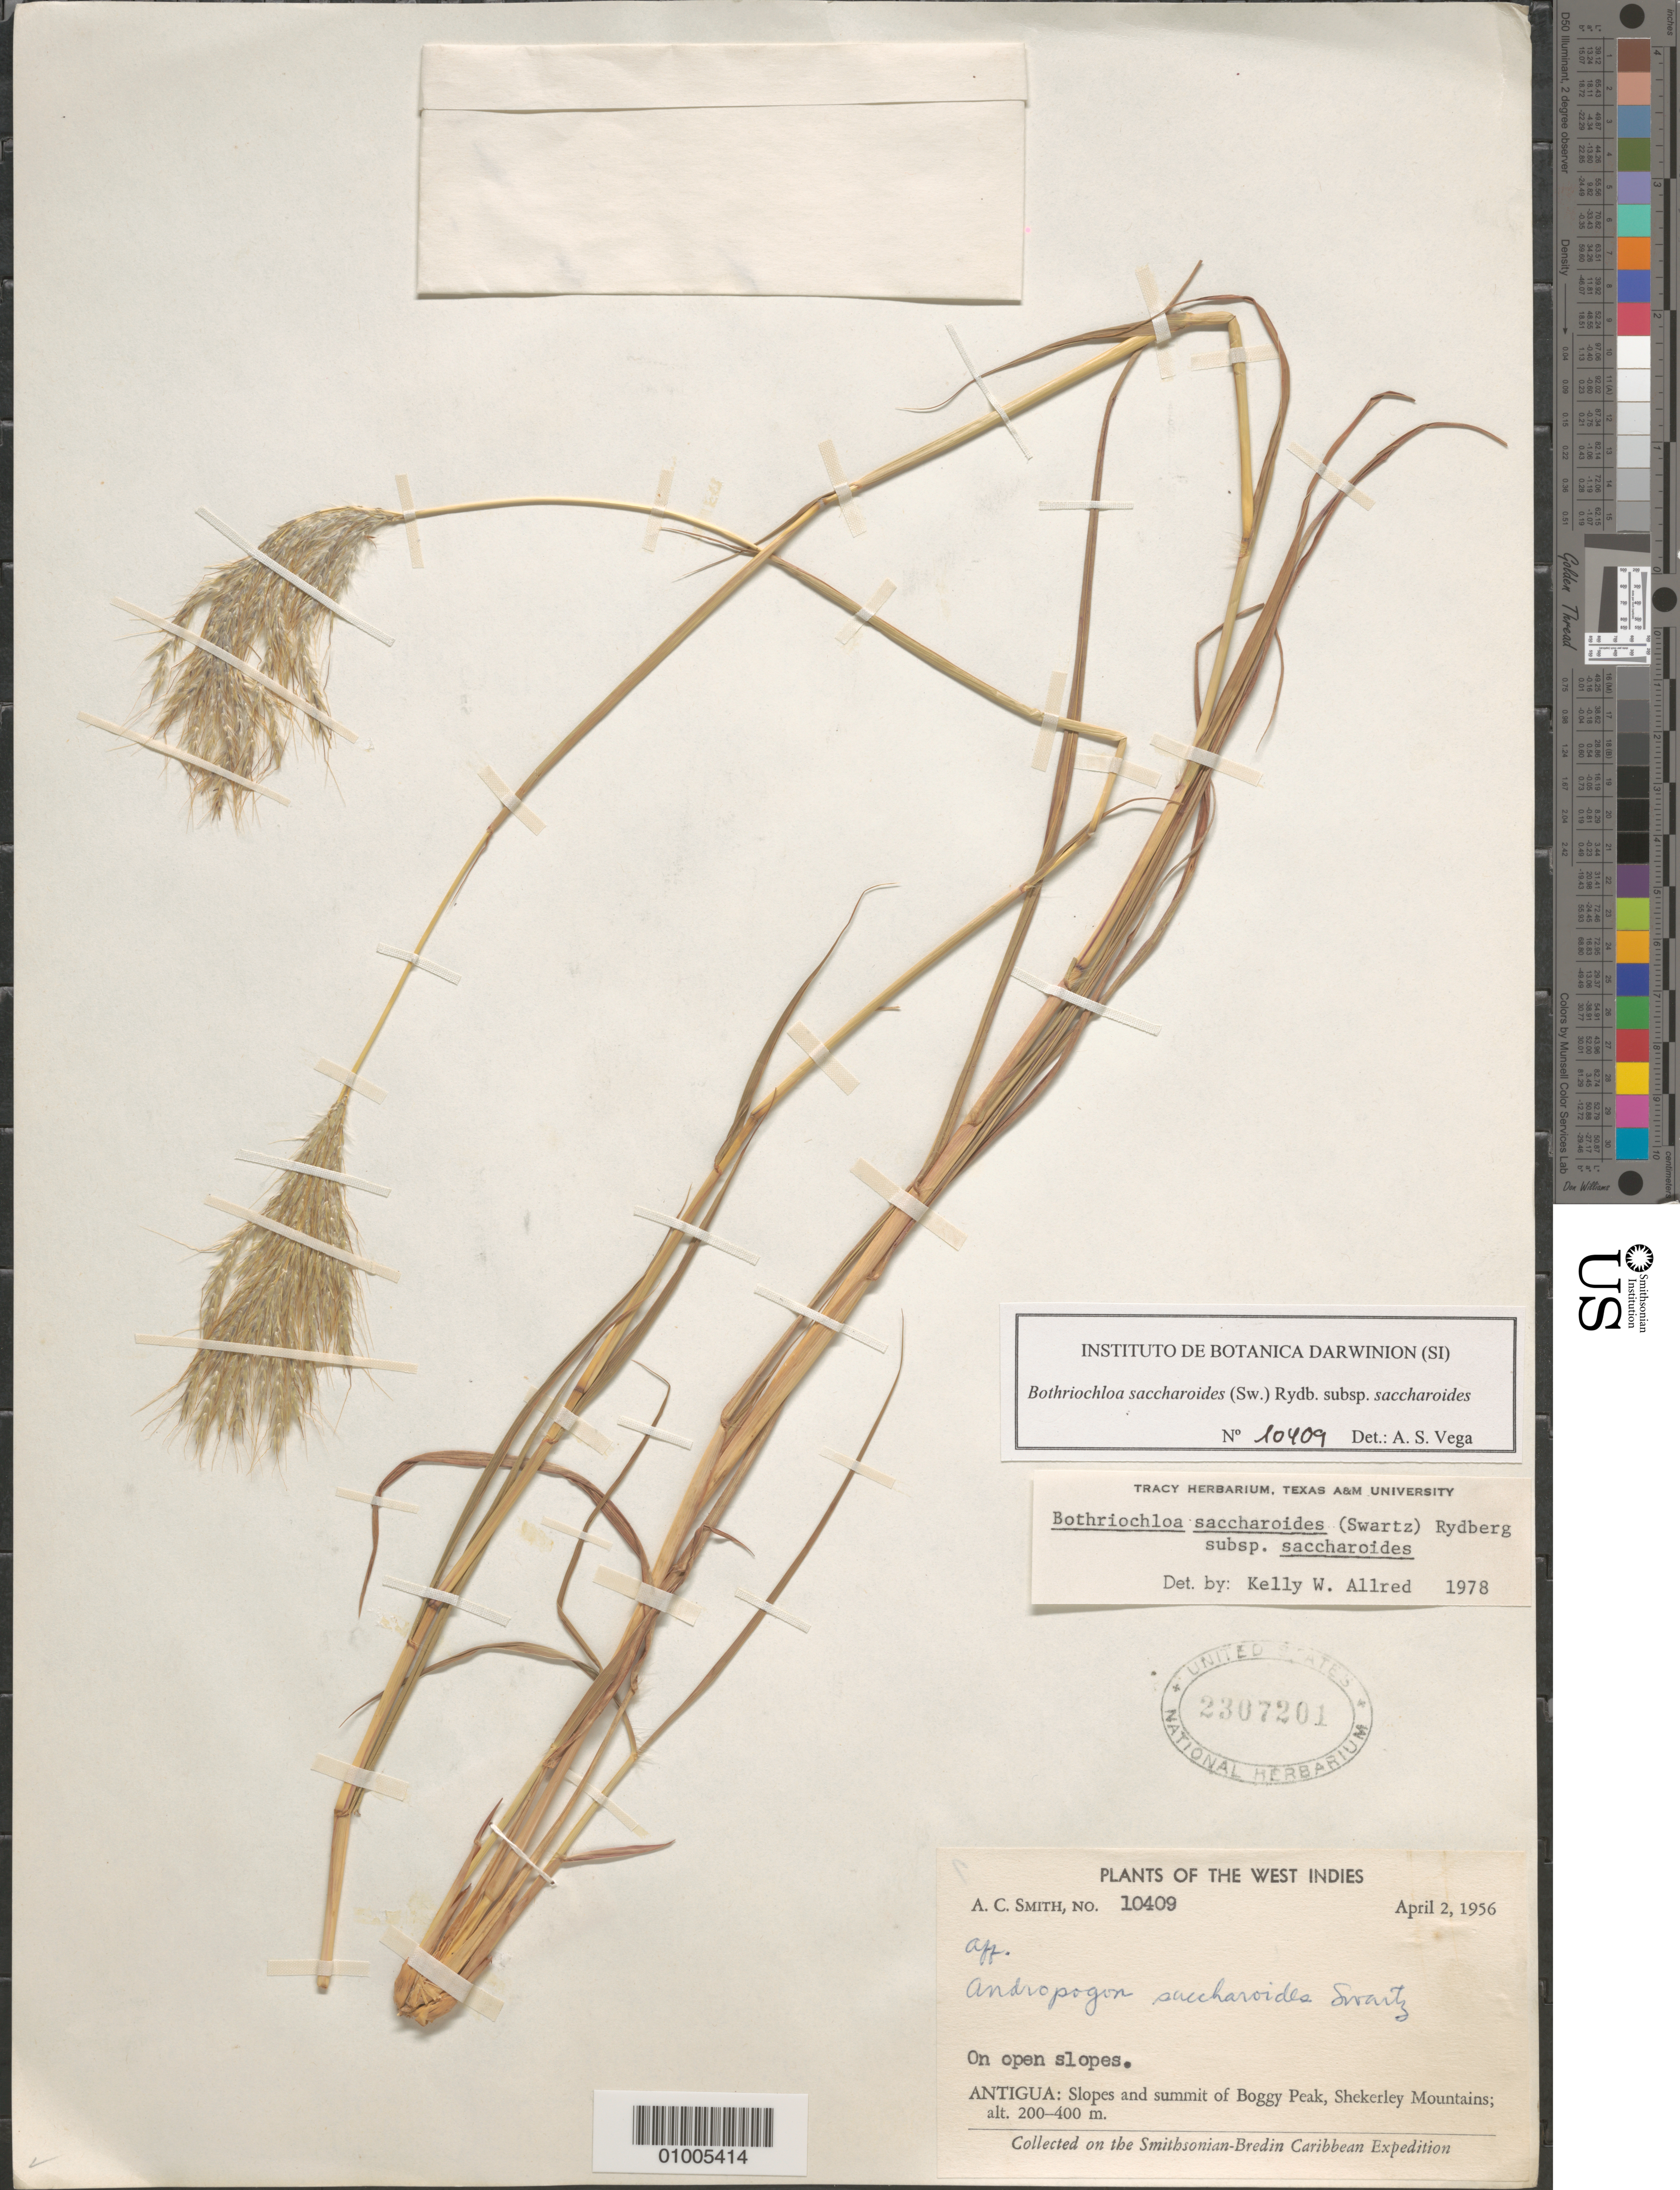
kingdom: Plantae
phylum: Tracheophyta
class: Liliopsida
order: Poales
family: Poaceae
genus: Bothriochloa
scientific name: Bothriochloa saccharoides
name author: (Sw.) Rydb.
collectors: A. C. Smith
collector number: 10409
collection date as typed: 02 Apr 1956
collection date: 1956-04-02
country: Antigua and Barbuda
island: Antigua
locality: Slopes and summit of Boggy Peak, Shekerley Mountains;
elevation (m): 200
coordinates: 0 N, 0 E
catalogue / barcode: US 2307201